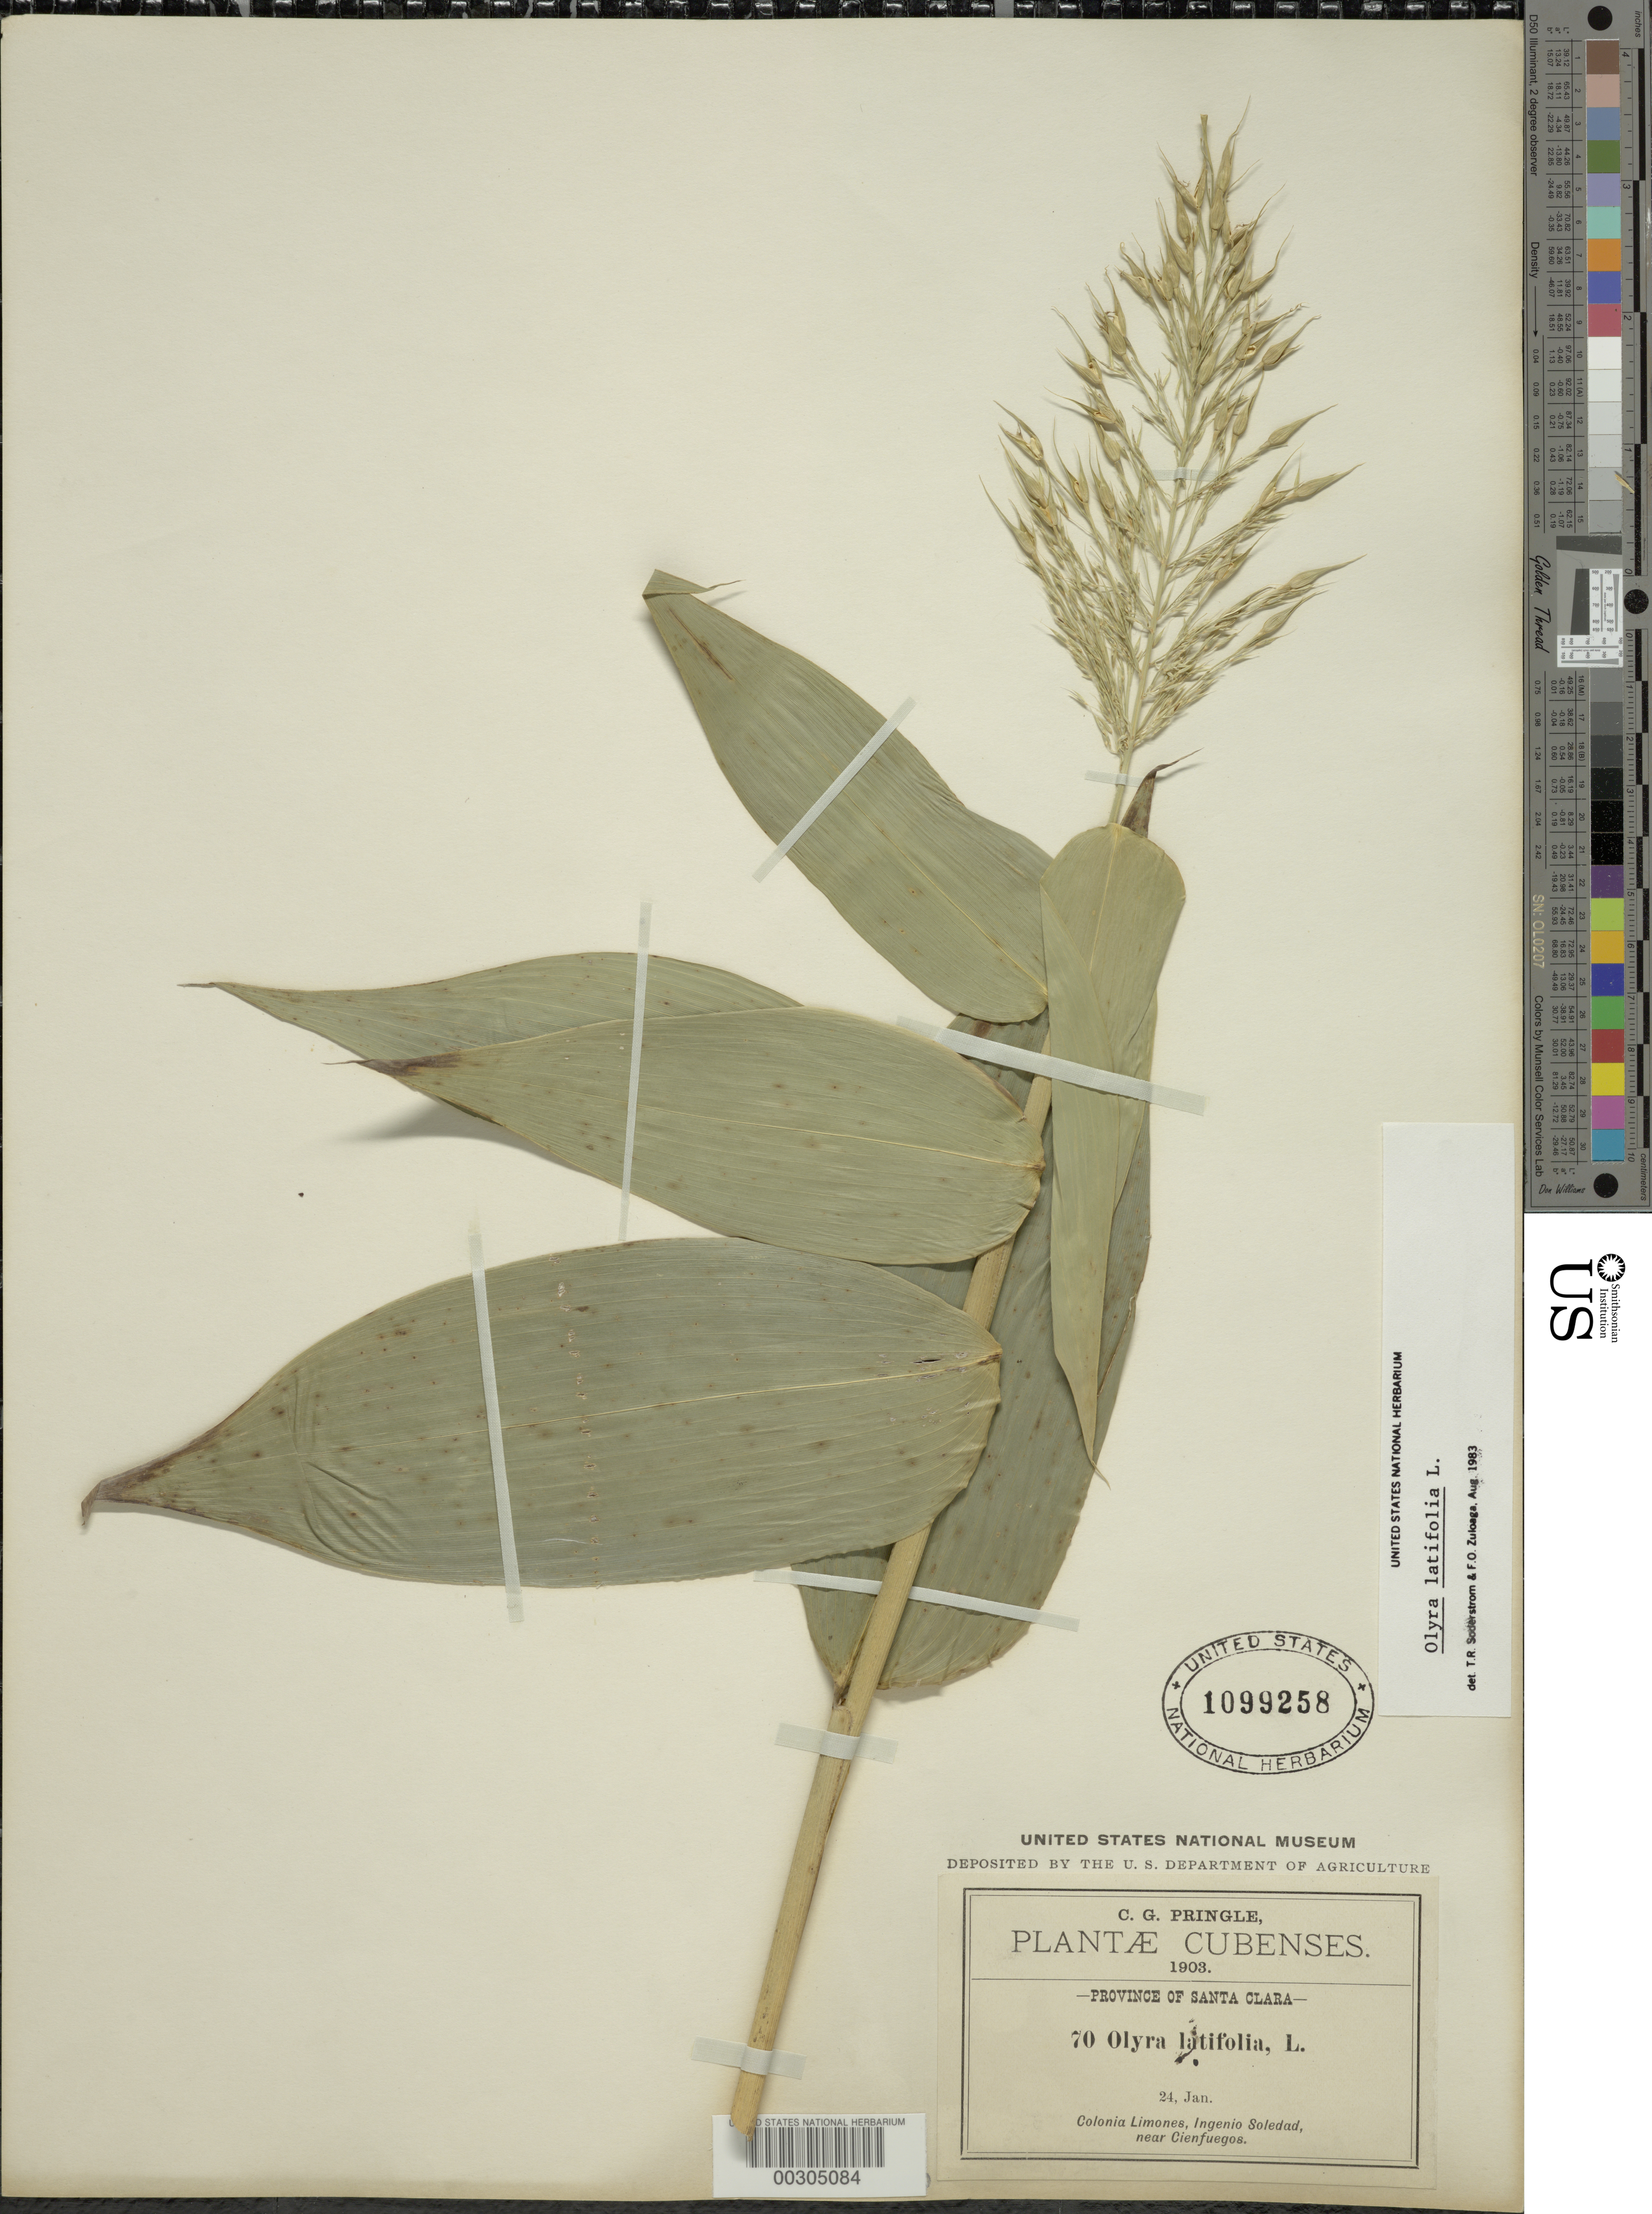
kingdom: Plantae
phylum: Tracheophyta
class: Liliopsida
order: Poales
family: Poaceae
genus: Olyra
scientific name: Olyra latifolia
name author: L.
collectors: C. G. Pringle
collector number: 70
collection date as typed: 24 Jan 1903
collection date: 1903-01-24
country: Cuba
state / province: Las Villas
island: Greater Antilles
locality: Cienfuegos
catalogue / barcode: US 1099258